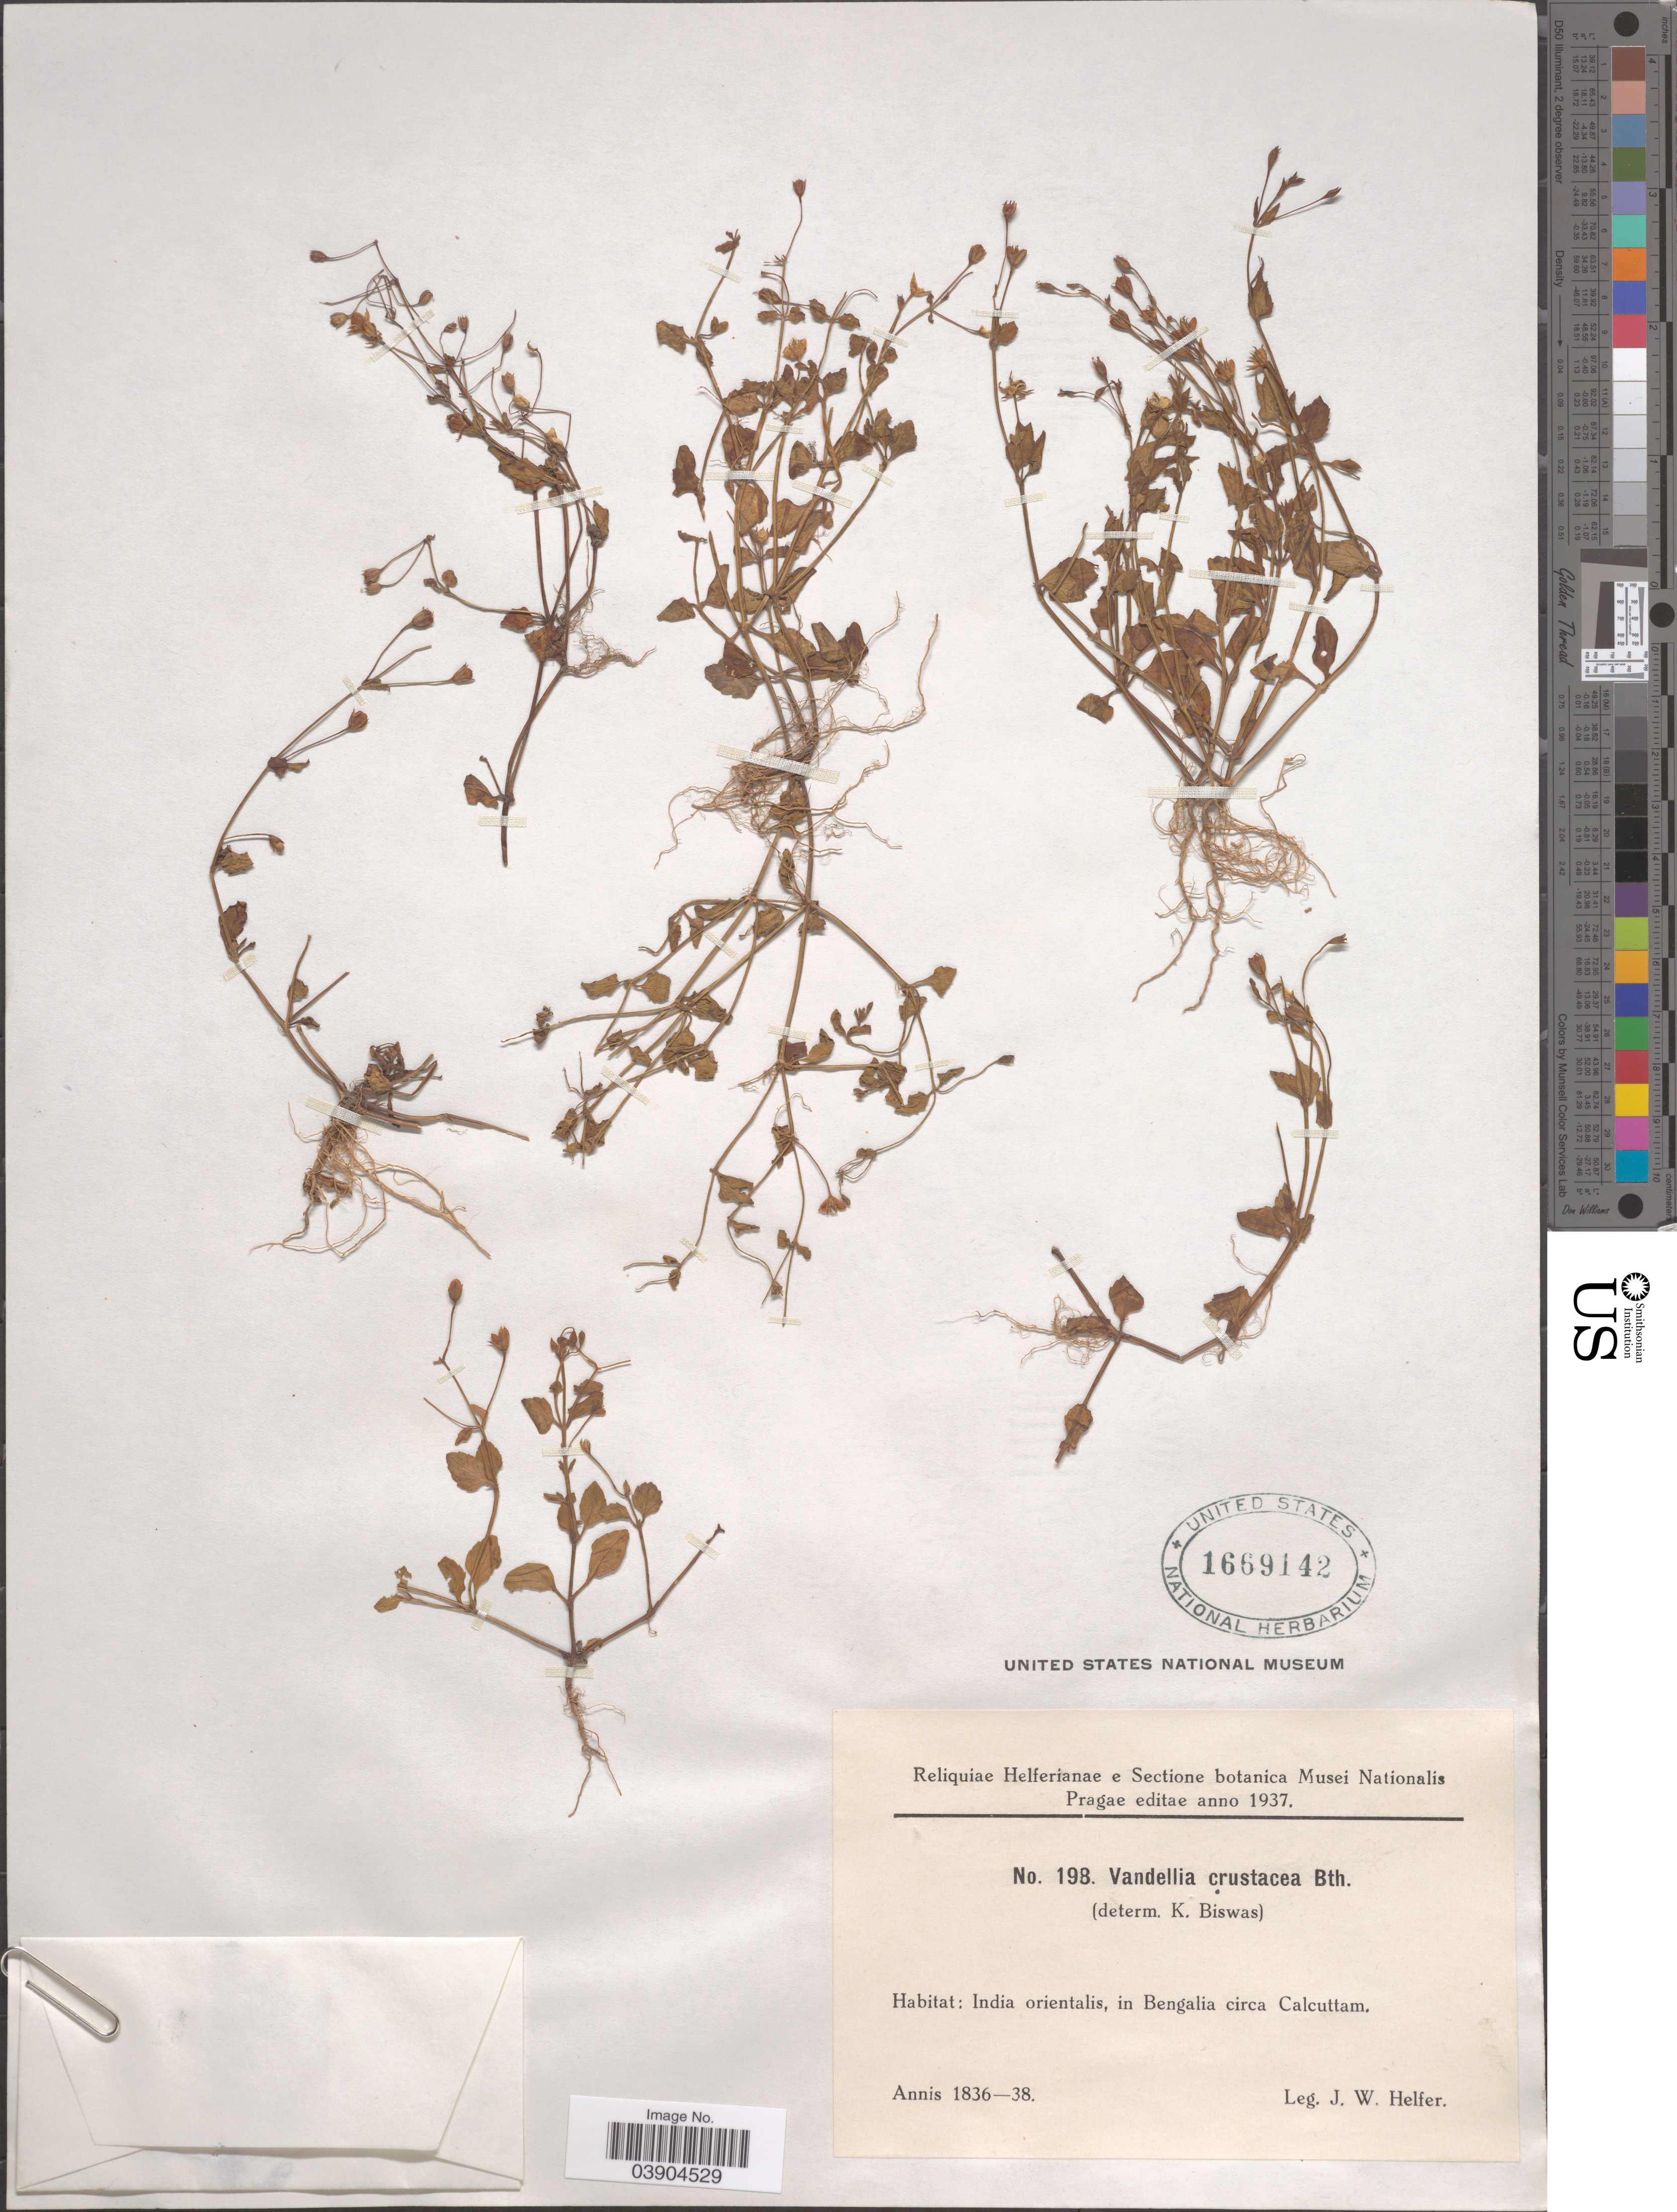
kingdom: Plantae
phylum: Tracheophyta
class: Magnoliopsida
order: Lamiales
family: Linderniaceae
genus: Lindernia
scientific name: Lindernia crustacea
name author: (L.) F. Muell.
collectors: J. W. Helfer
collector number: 198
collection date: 1836/1838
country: India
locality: In Bengalia circa Calcuttam.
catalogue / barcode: US 1669142